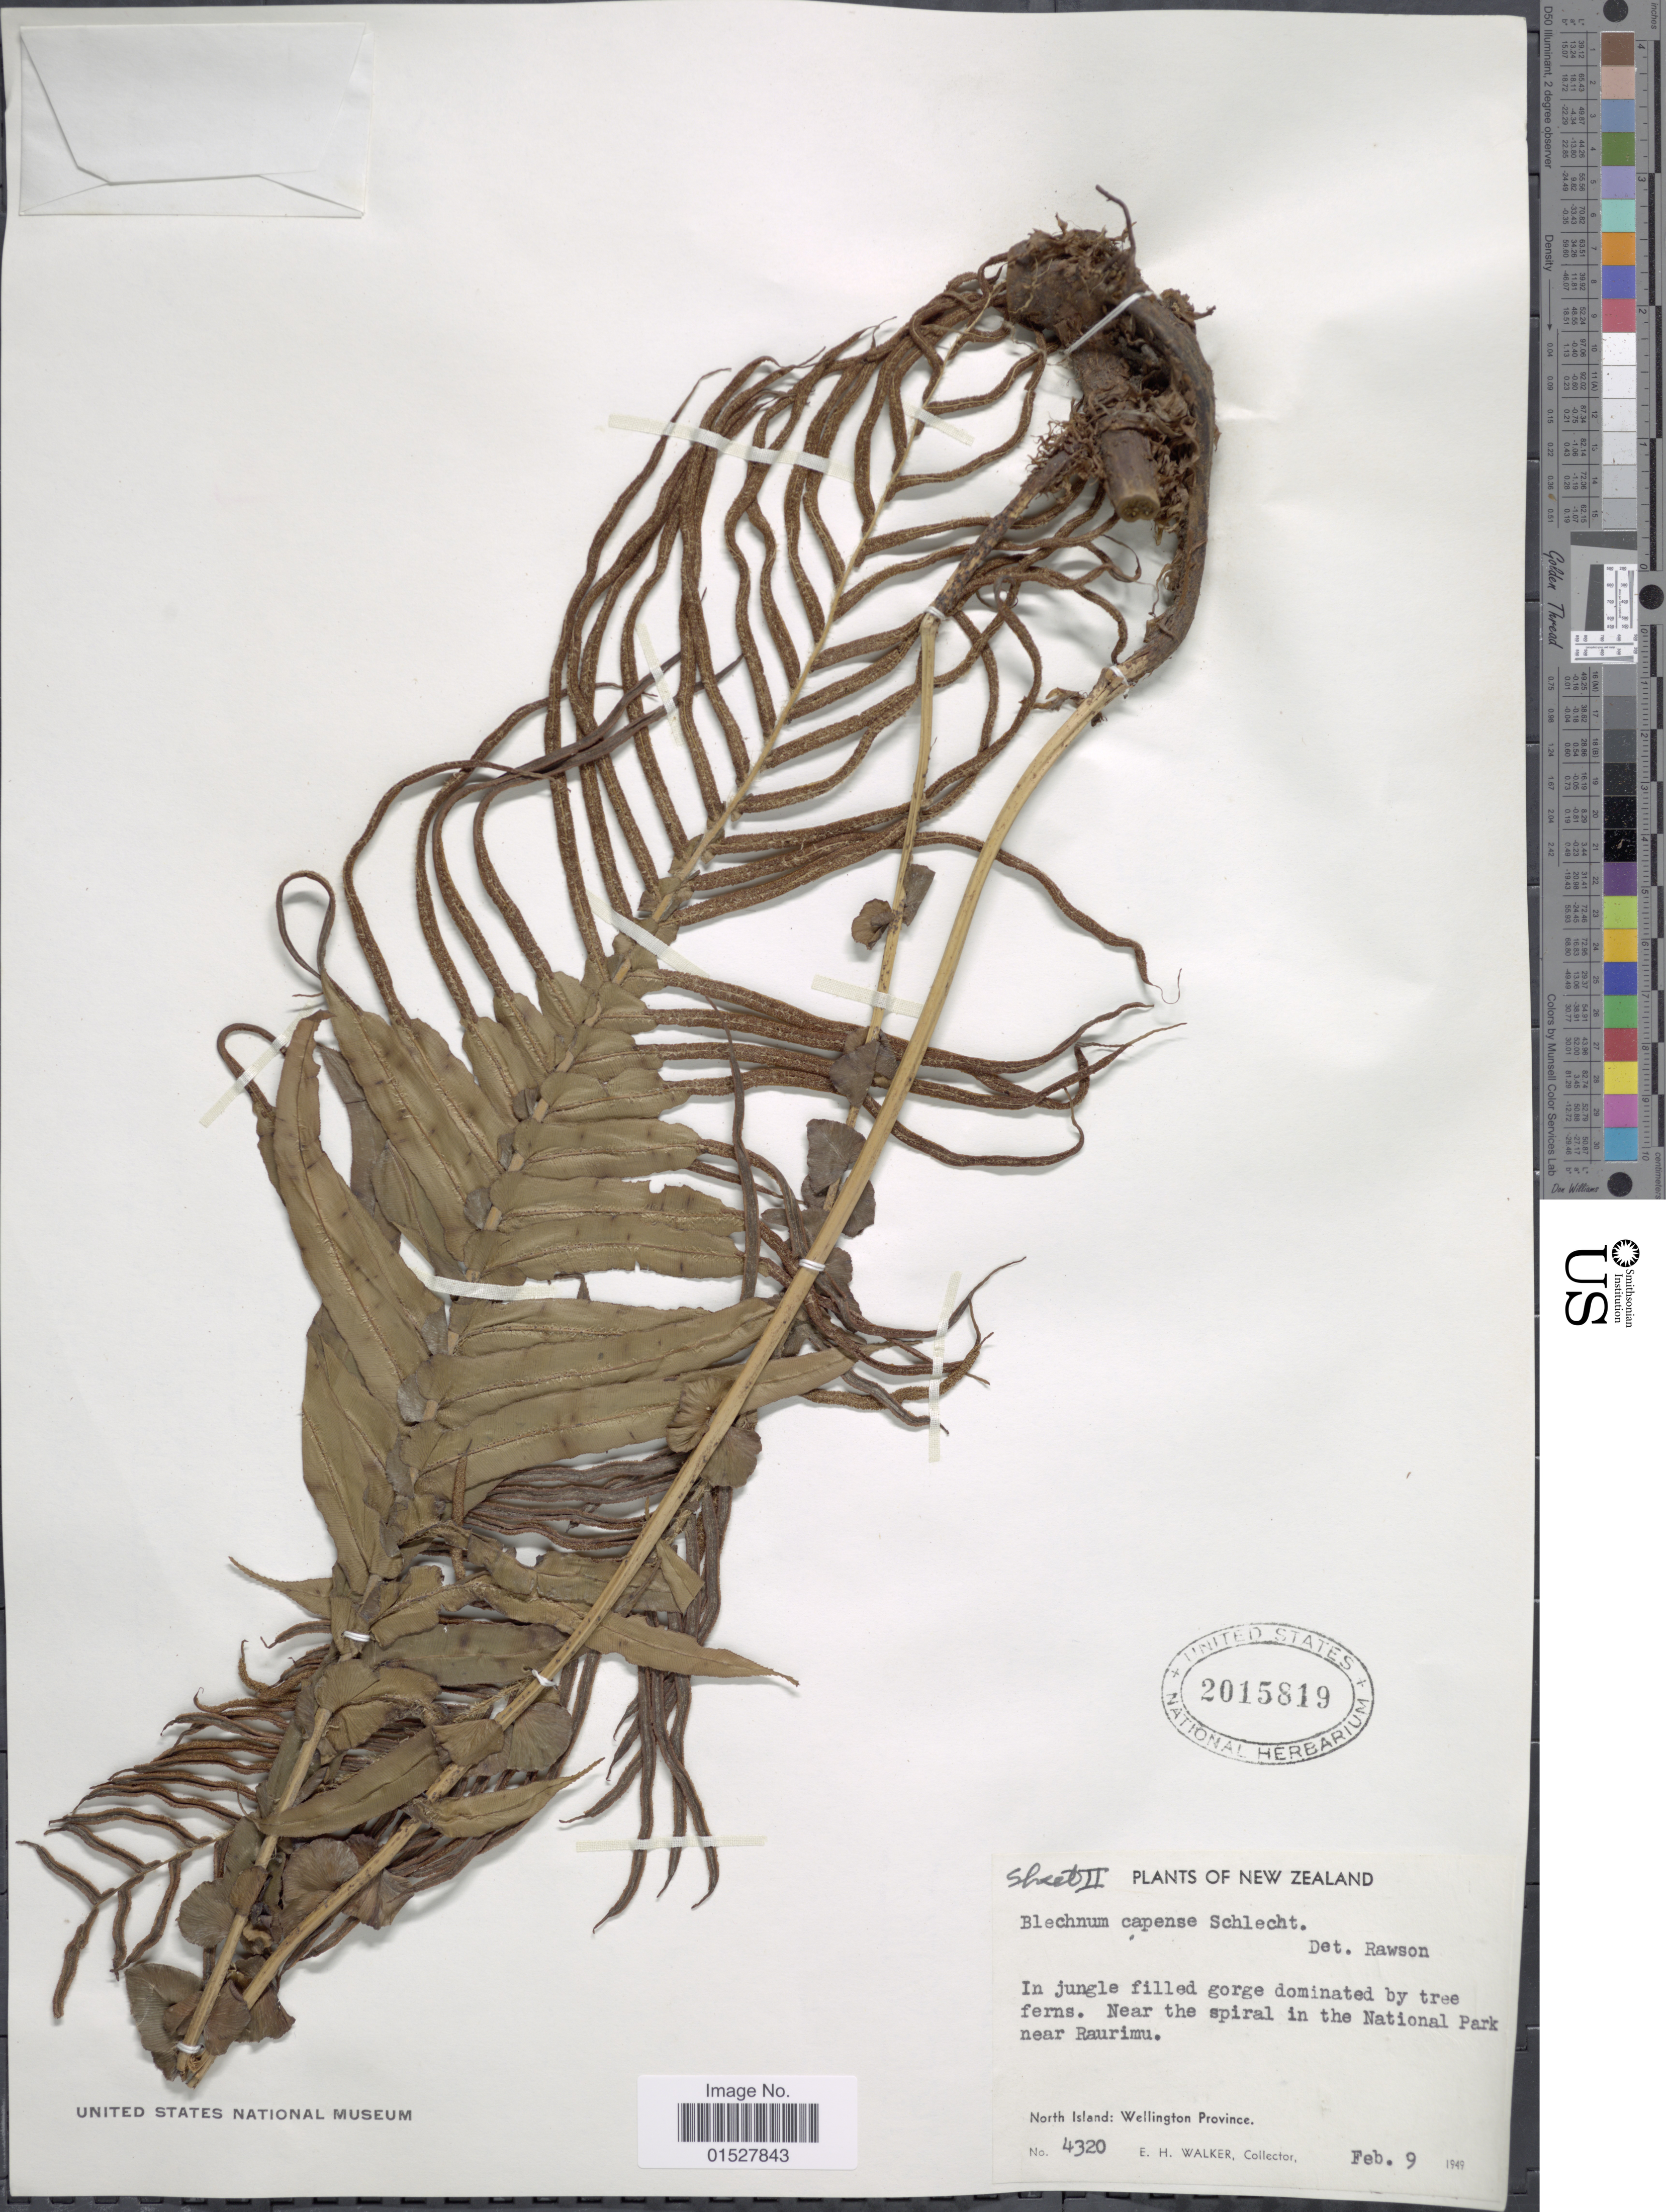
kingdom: Plantae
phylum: Tracheophyta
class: Polypodiopsida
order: Polypodiales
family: Blechnaceae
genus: Blechnum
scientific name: Blechnum capense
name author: (L.) Schltdl.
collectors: E. H. Walker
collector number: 4320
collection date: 1949-02-09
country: New Zealand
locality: North Island: Wellington Province, in jungle filled gorge dominated by tree ferns, near the spiral in the National Park near Raurimu.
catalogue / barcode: US 2015819